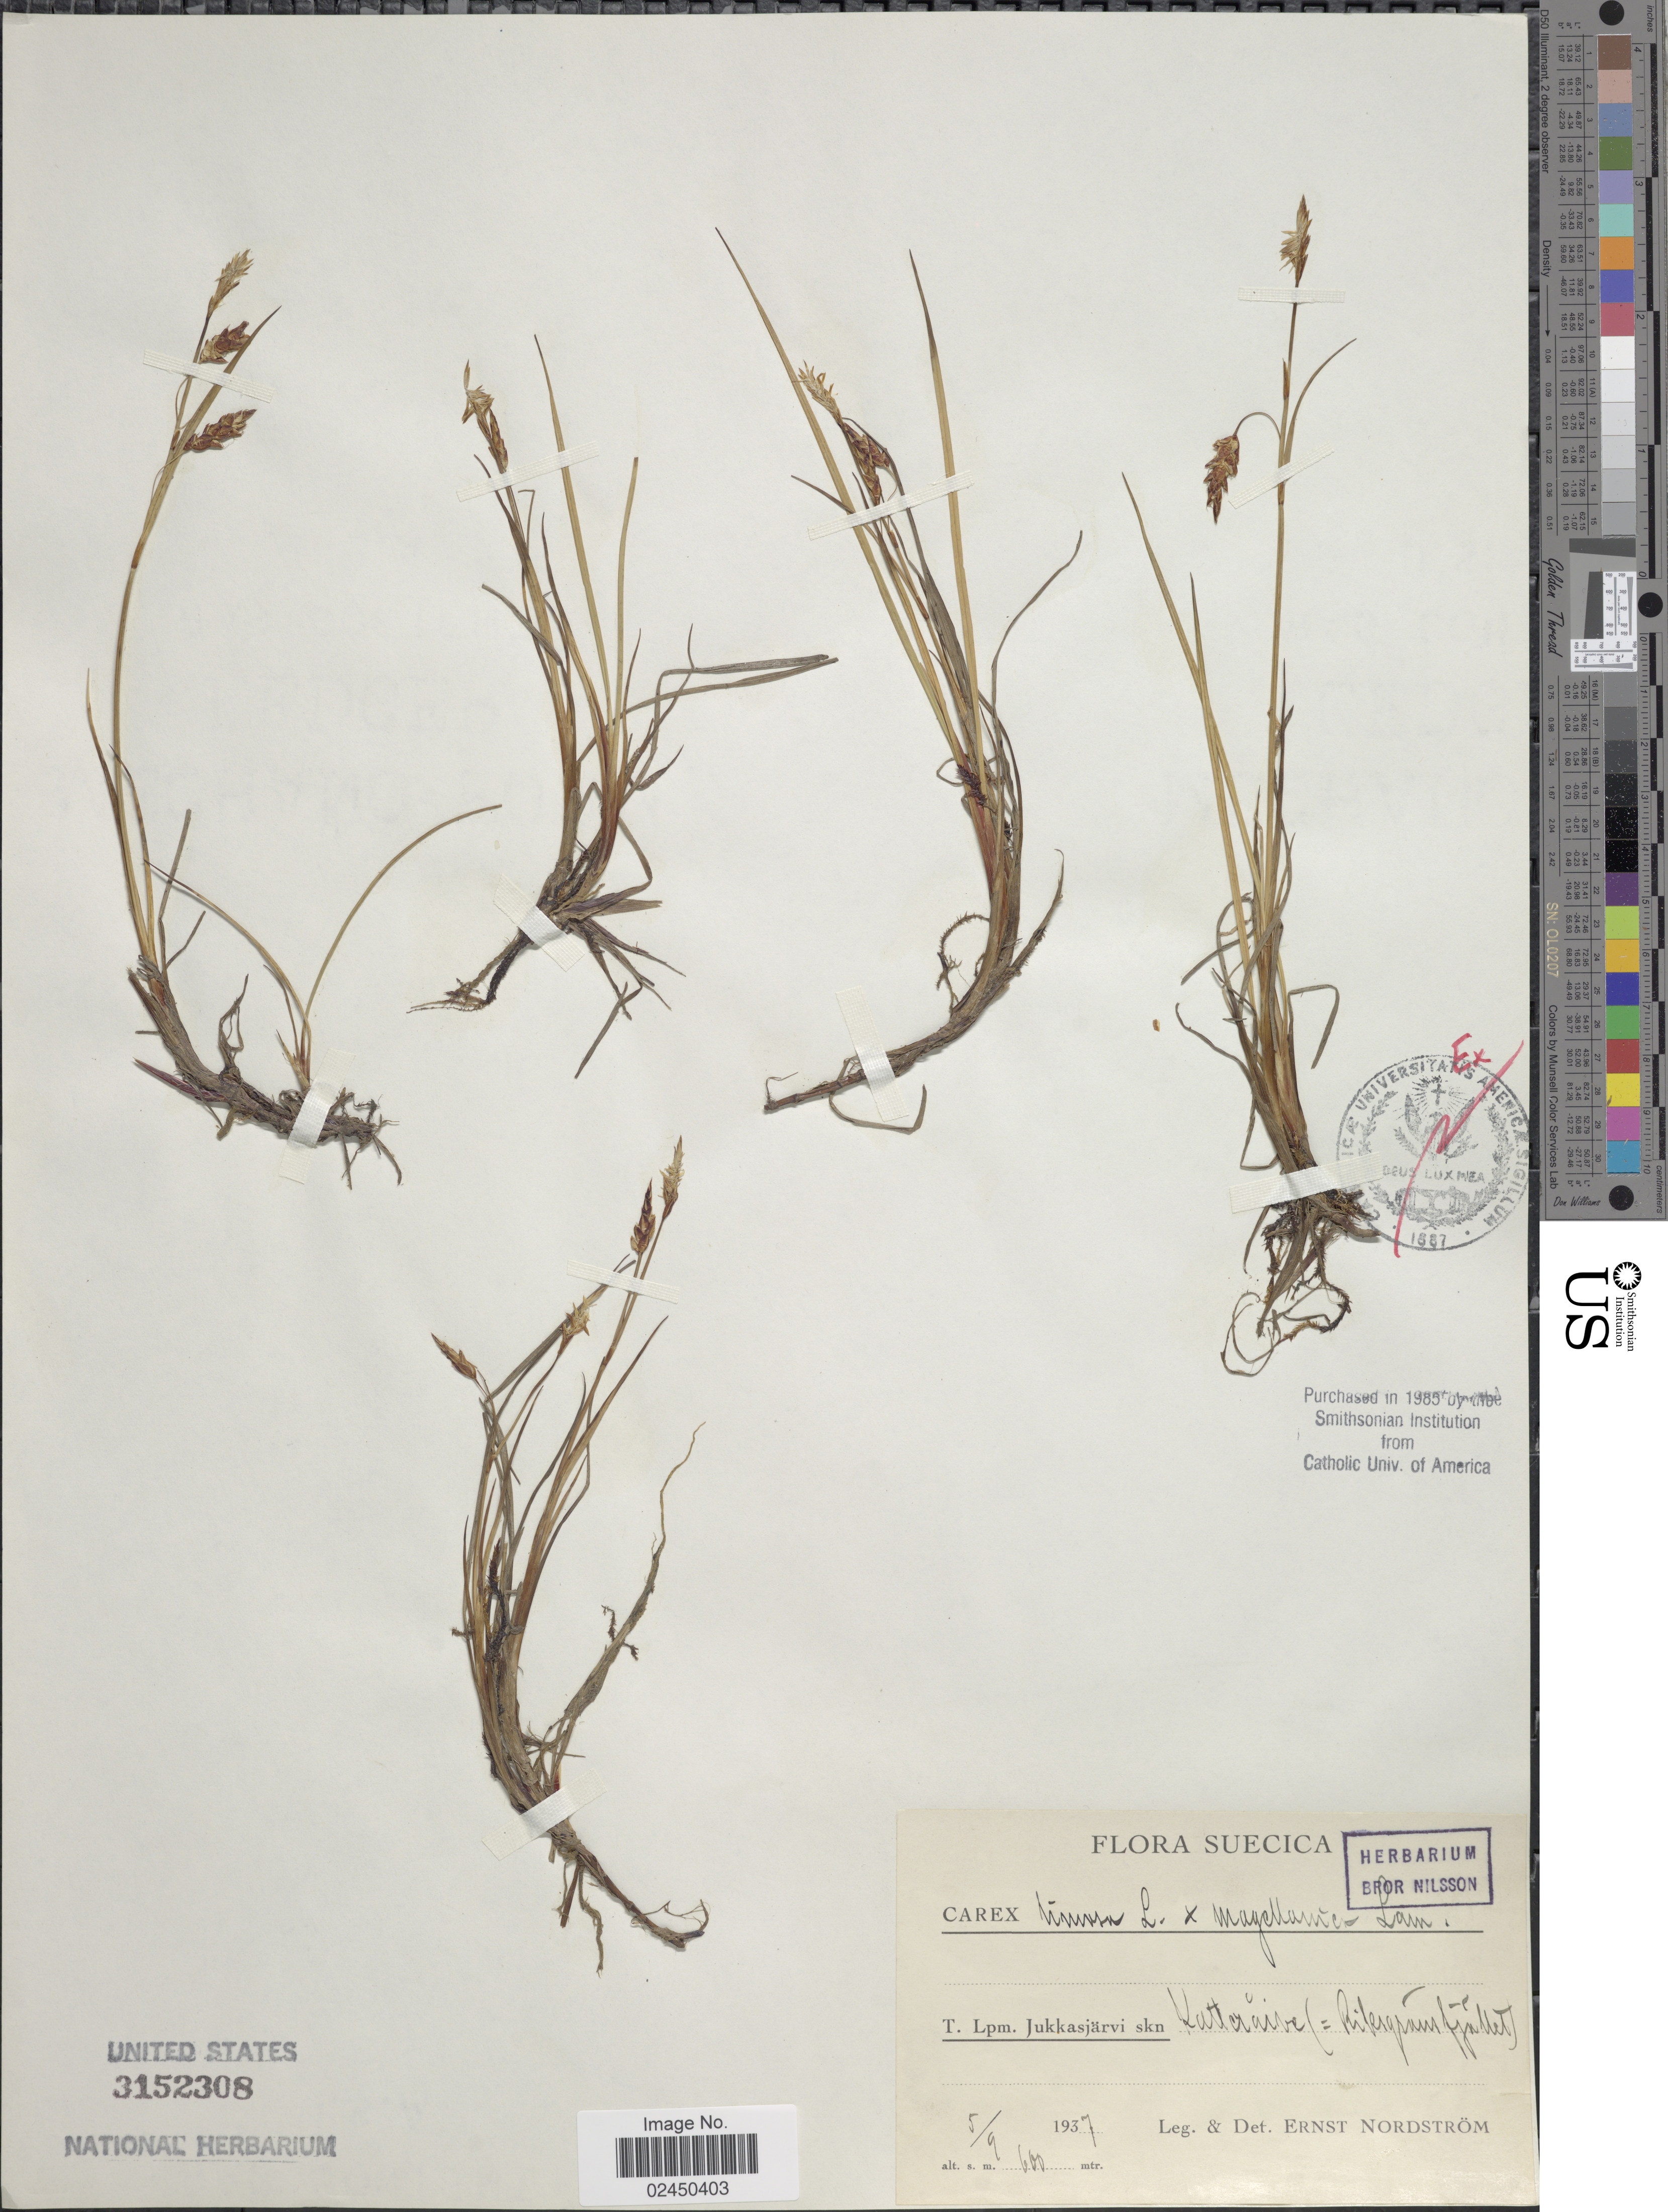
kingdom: Plantae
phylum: Tracheophyta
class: Liliopsida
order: Poales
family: Cyperaceae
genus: Carex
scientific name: Carex limosa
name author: L.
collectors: E. Nordström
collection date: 1937-09-05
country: Sweden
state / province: Norrbotten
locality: Suecica, T. Lpm. Jukkasjarvi skn: Katteraibe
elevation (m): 600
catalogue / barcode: US 3152308